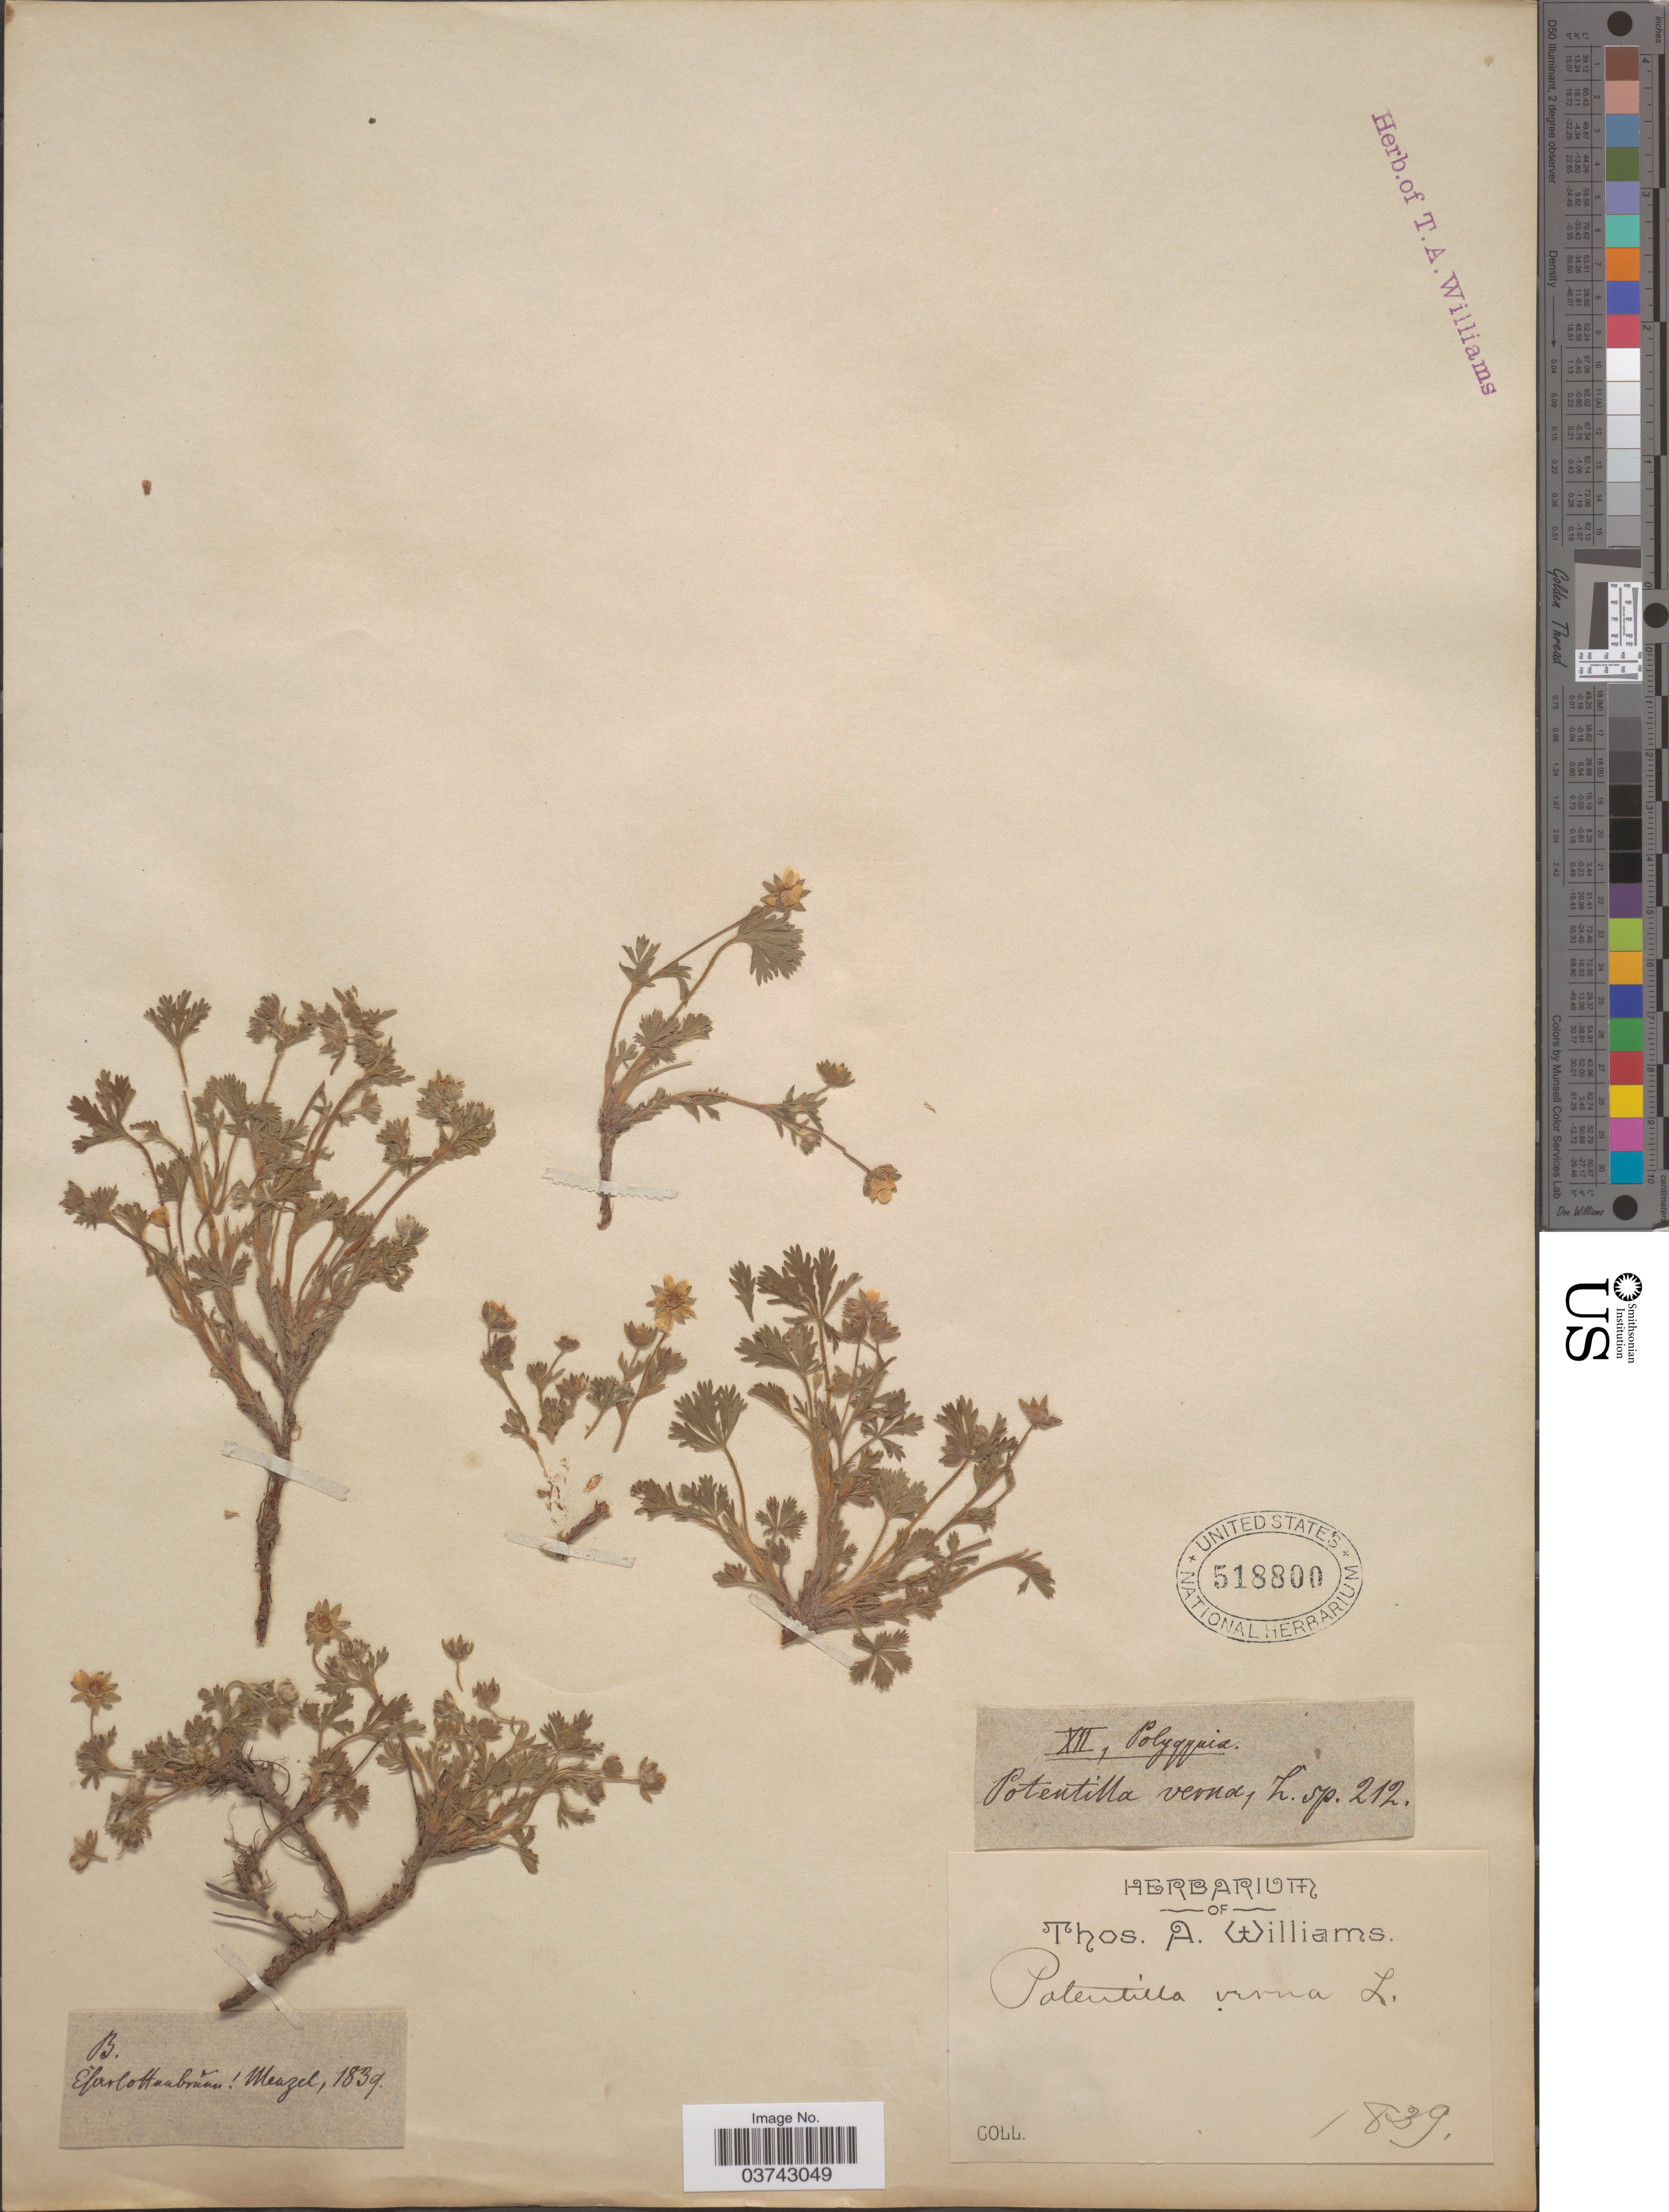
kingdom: Plantae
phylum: Tracheophyta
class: Magnoliopsida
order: Rosales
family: Rosaceae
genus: Potentilla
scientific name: Potentilla verna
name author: L.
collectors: ex herb. Thos. A. Williams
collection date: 1839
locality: [illegible text] Menzel.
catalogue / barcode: US 518800